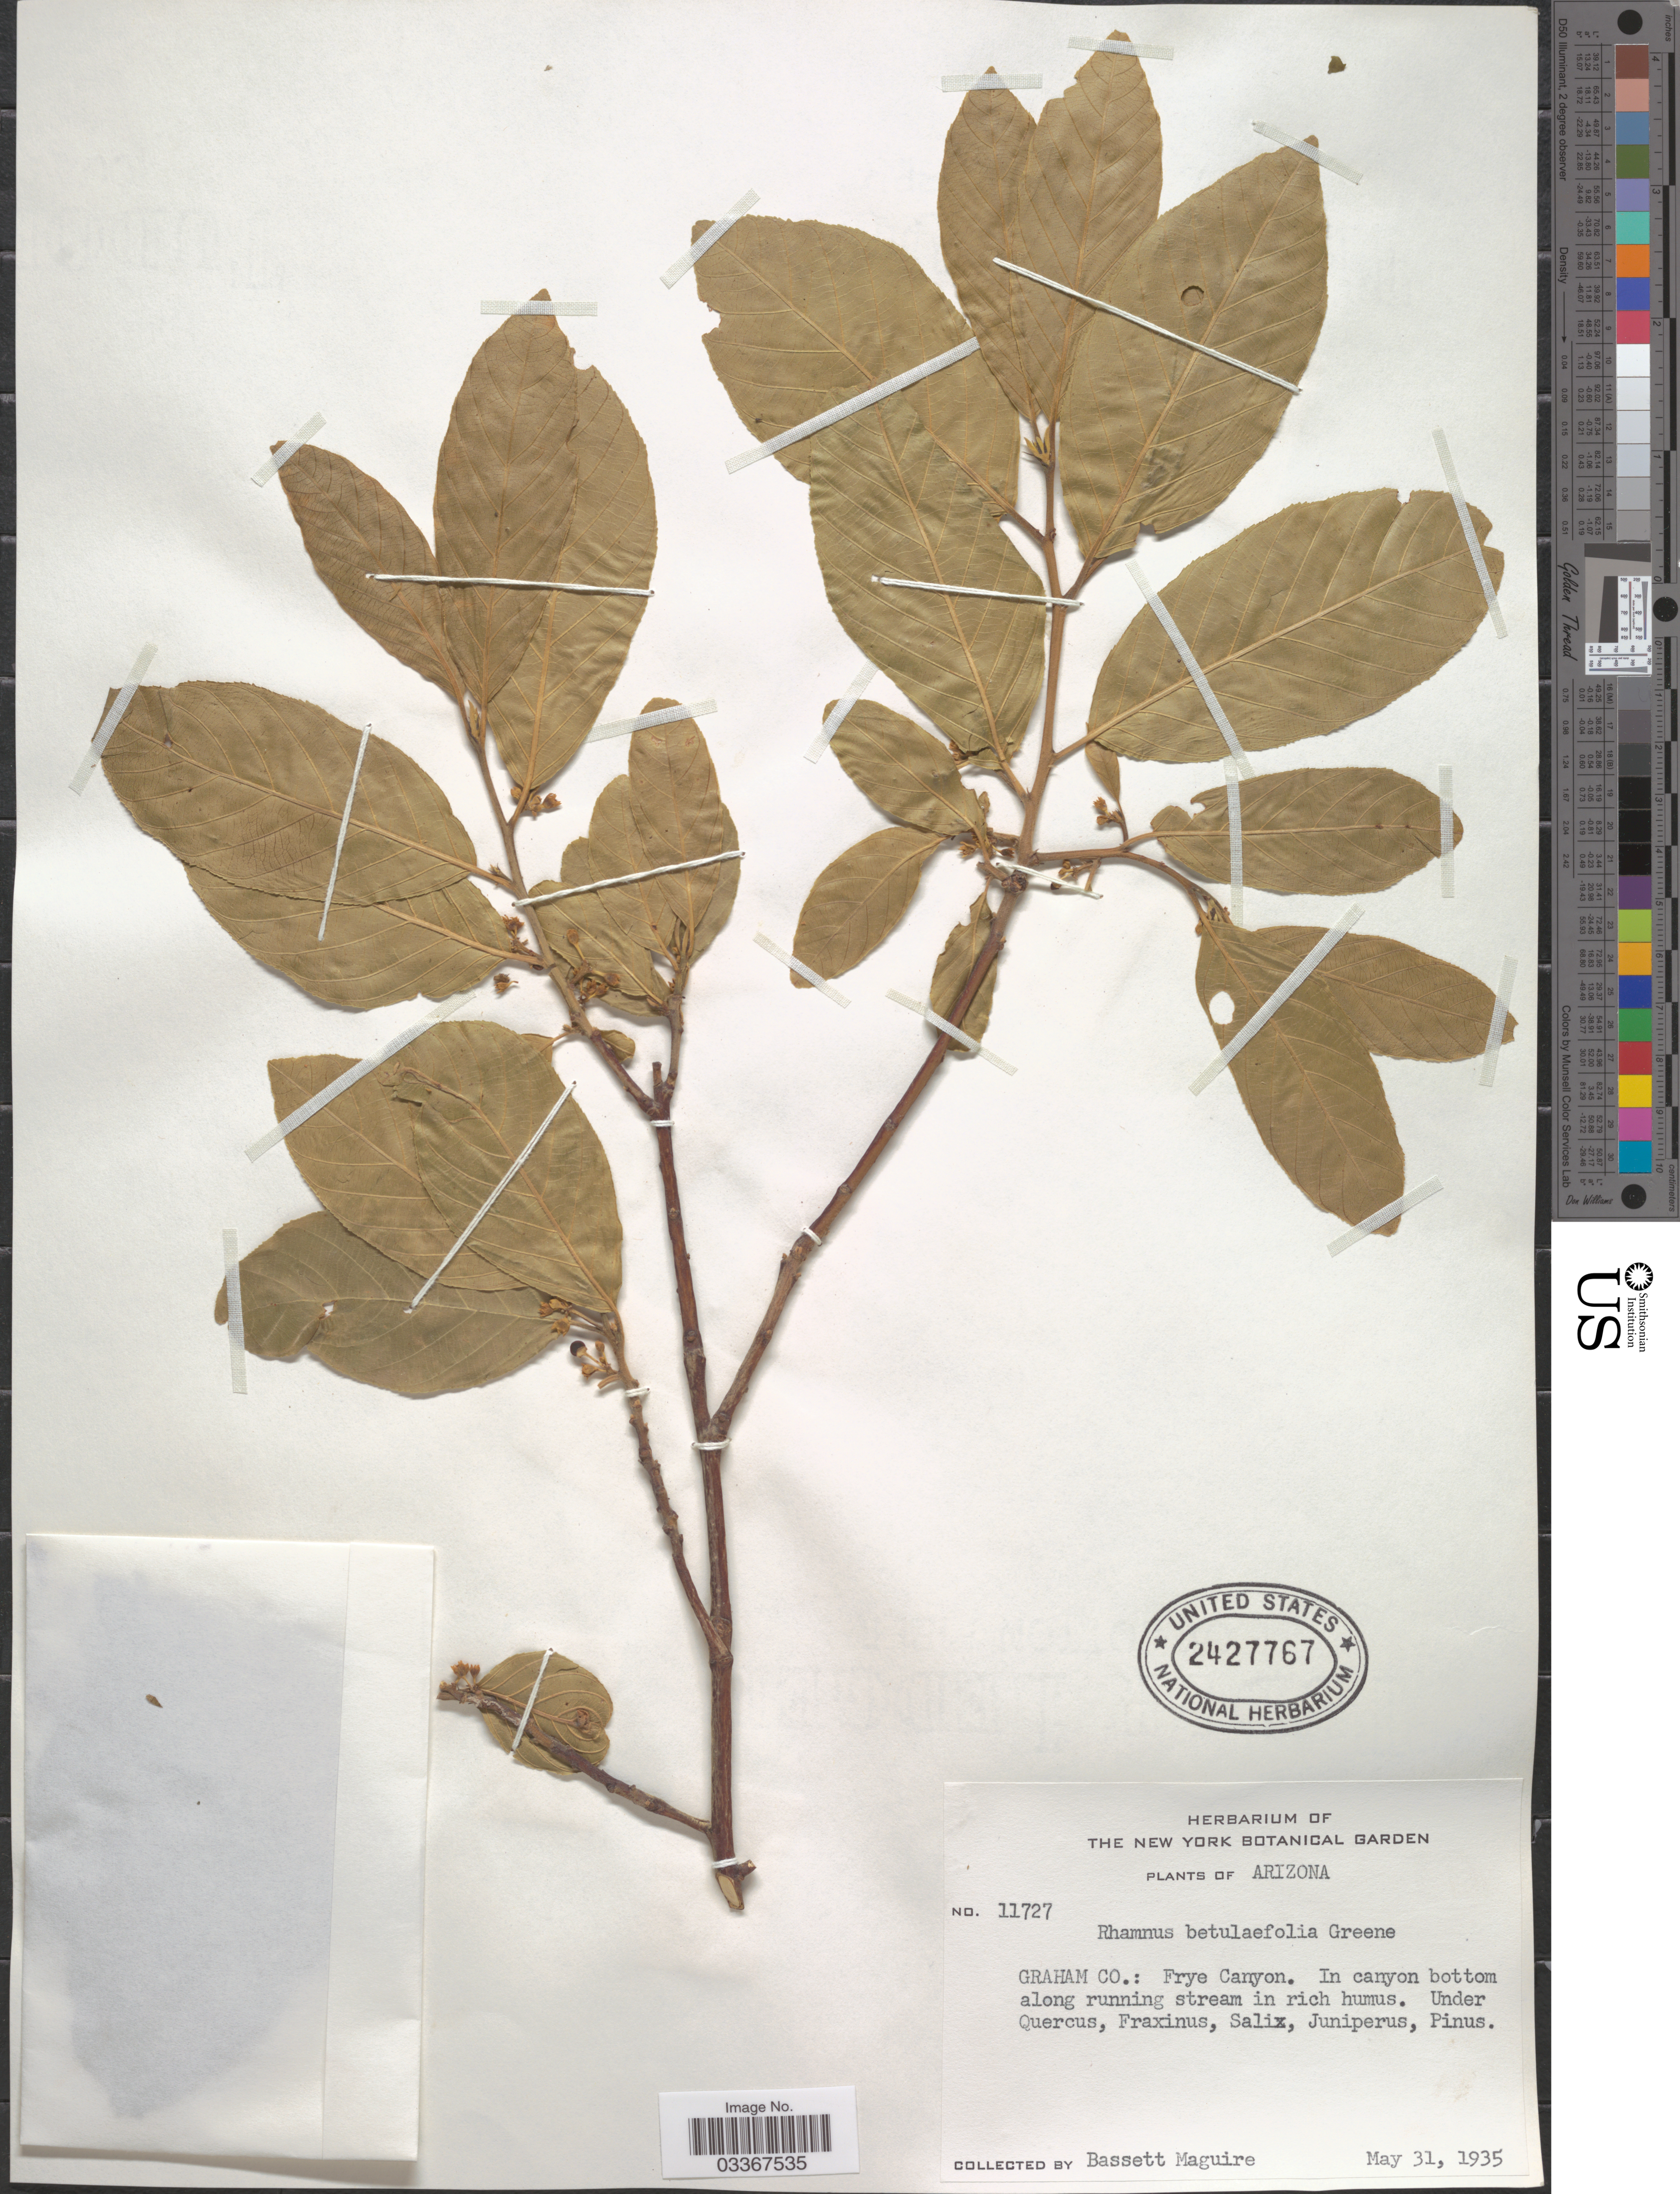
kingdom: Plantae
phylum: Tracheophyta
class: Magnoliopsida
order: Rosales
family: Rhamnaceae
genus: Frangula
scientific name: Frangula betulifolia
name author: (Greene) Grubov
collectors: B. Maguire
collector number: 11727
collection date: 1935-05-31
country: United States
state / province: Arizona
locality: Graham Co.: Frye Canyon.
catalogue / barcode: US 2427767